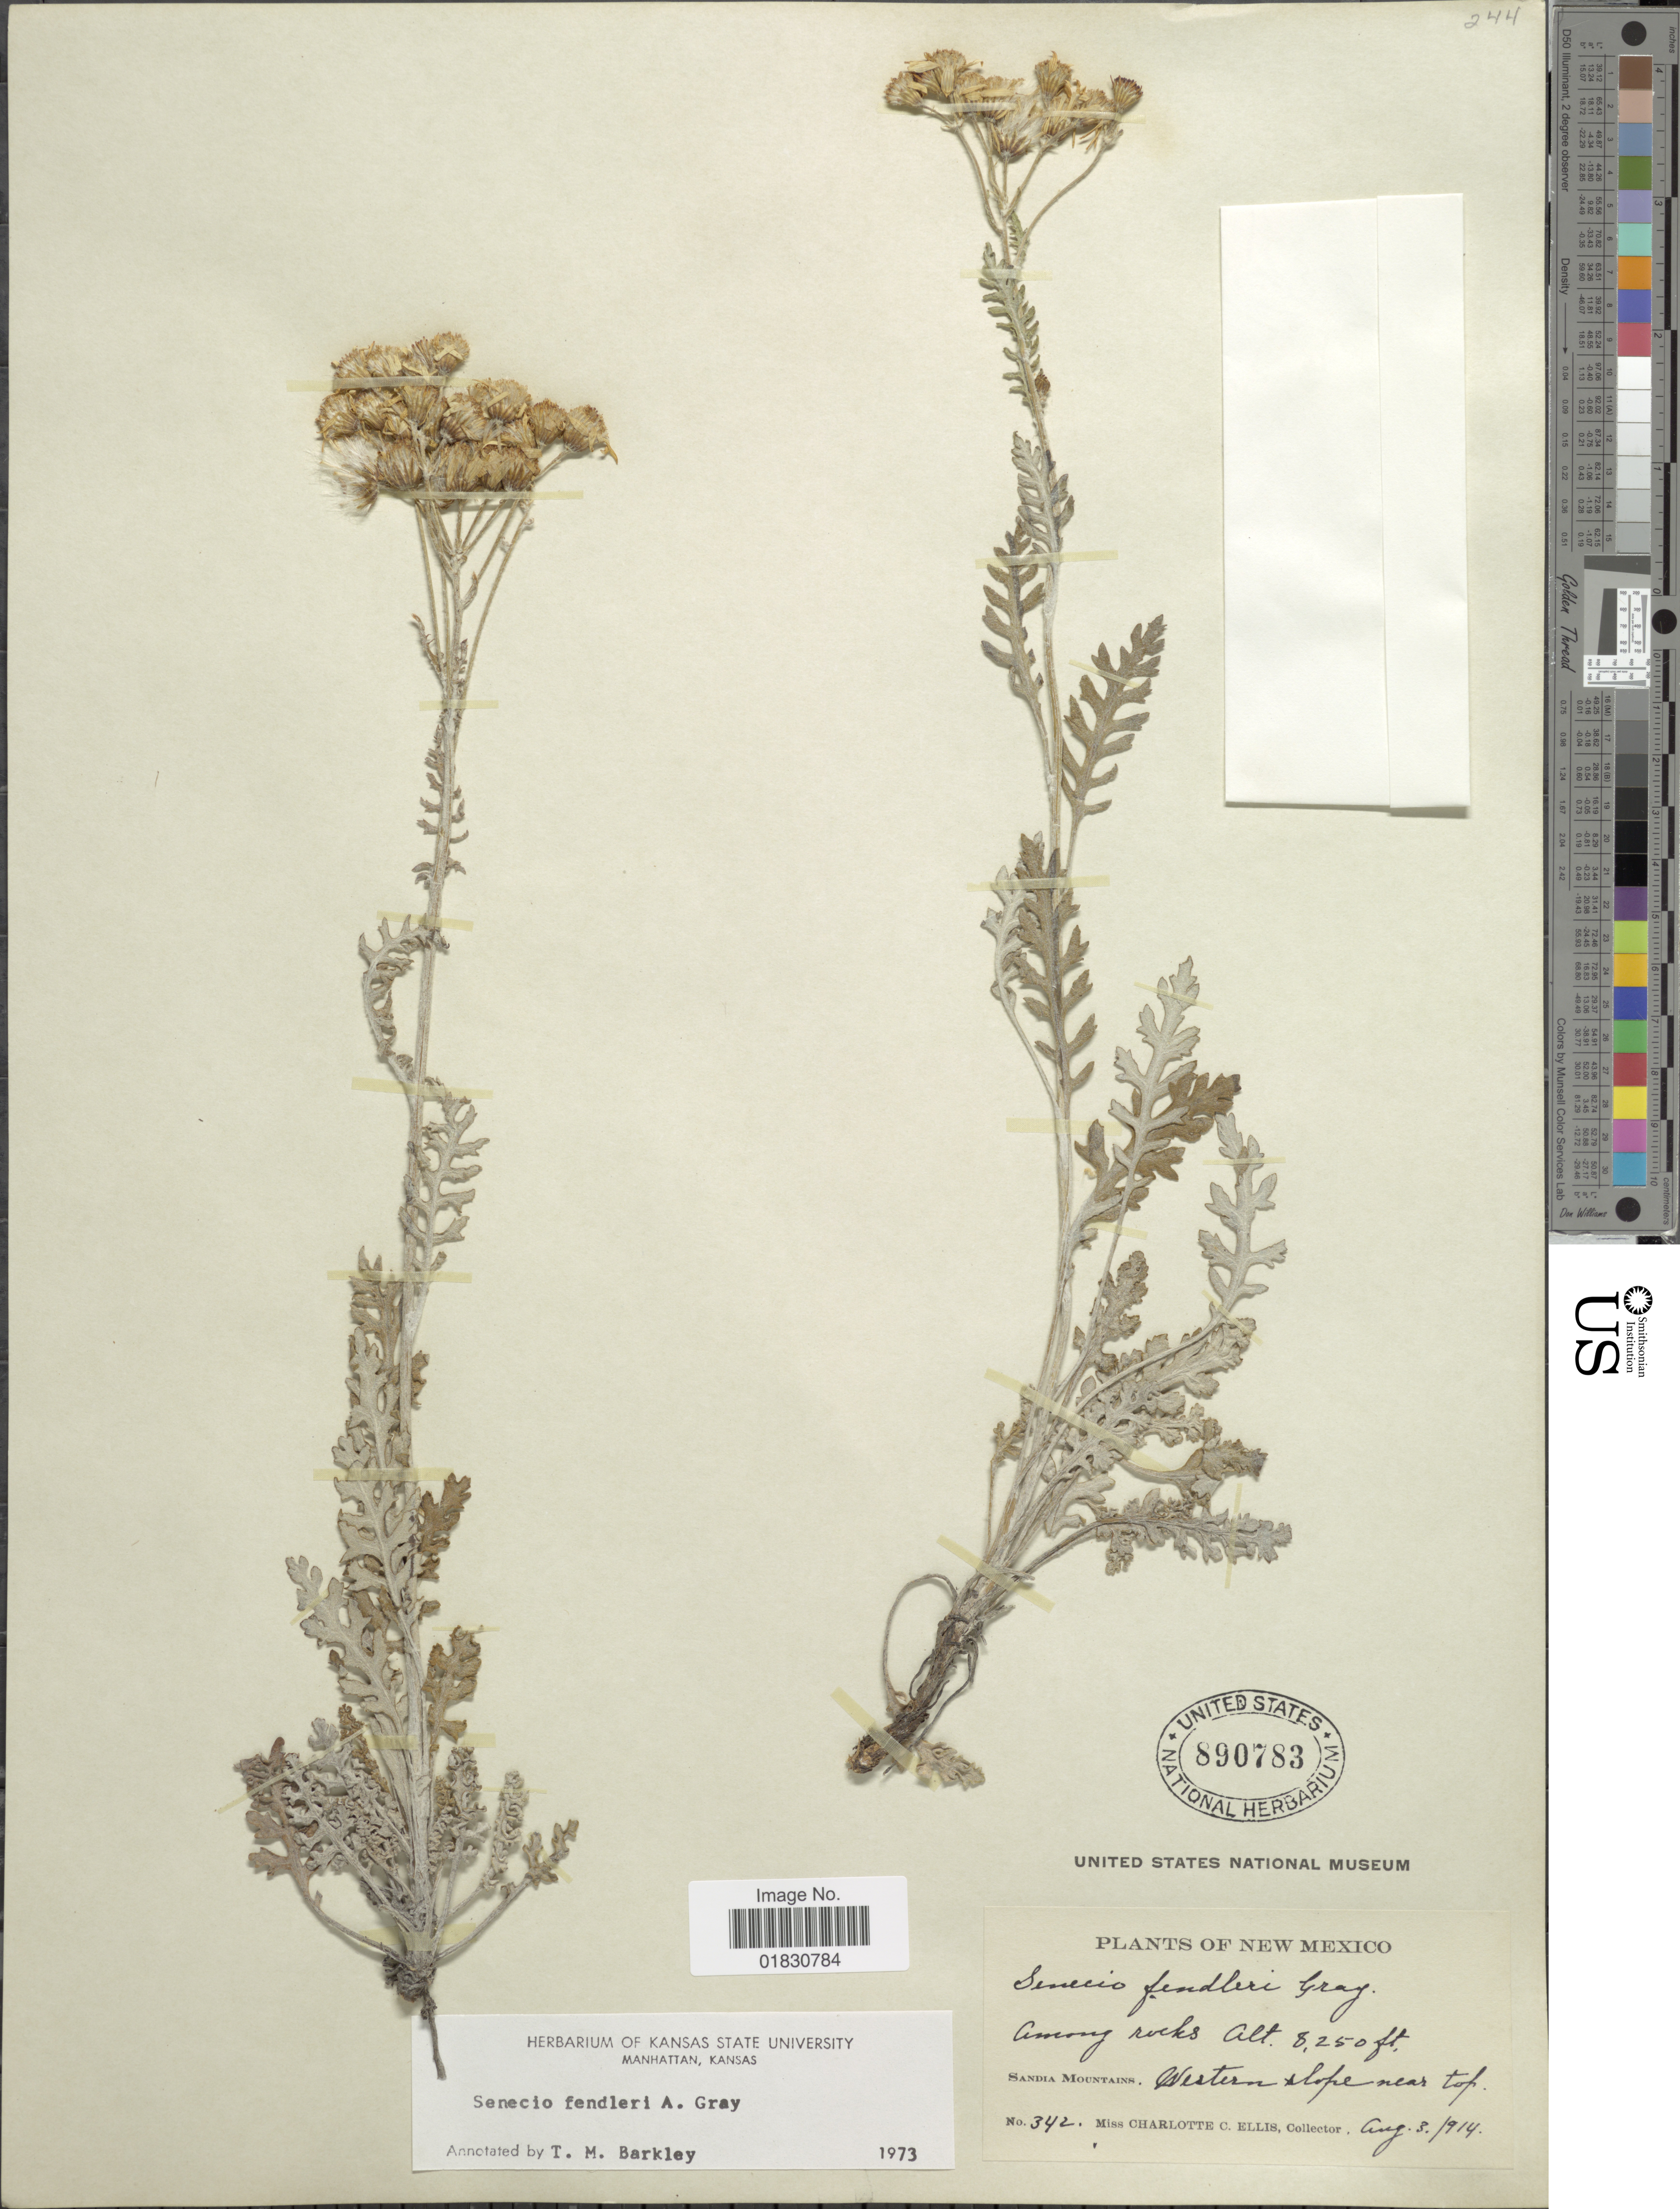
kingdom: Plantae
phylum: Tracheophyta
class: Magnoliopsida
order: Asterales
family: Asteraceae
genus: Packera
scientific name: Packera fendleri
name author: (A. Gray) W.A. Weber & Á. Löve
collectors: C. C. Ellis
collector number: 342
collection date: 1914-08-03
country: United States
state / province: New Mexico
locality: Sandia Mountains, Western slope near top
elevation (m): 2515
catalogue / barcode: US 890783